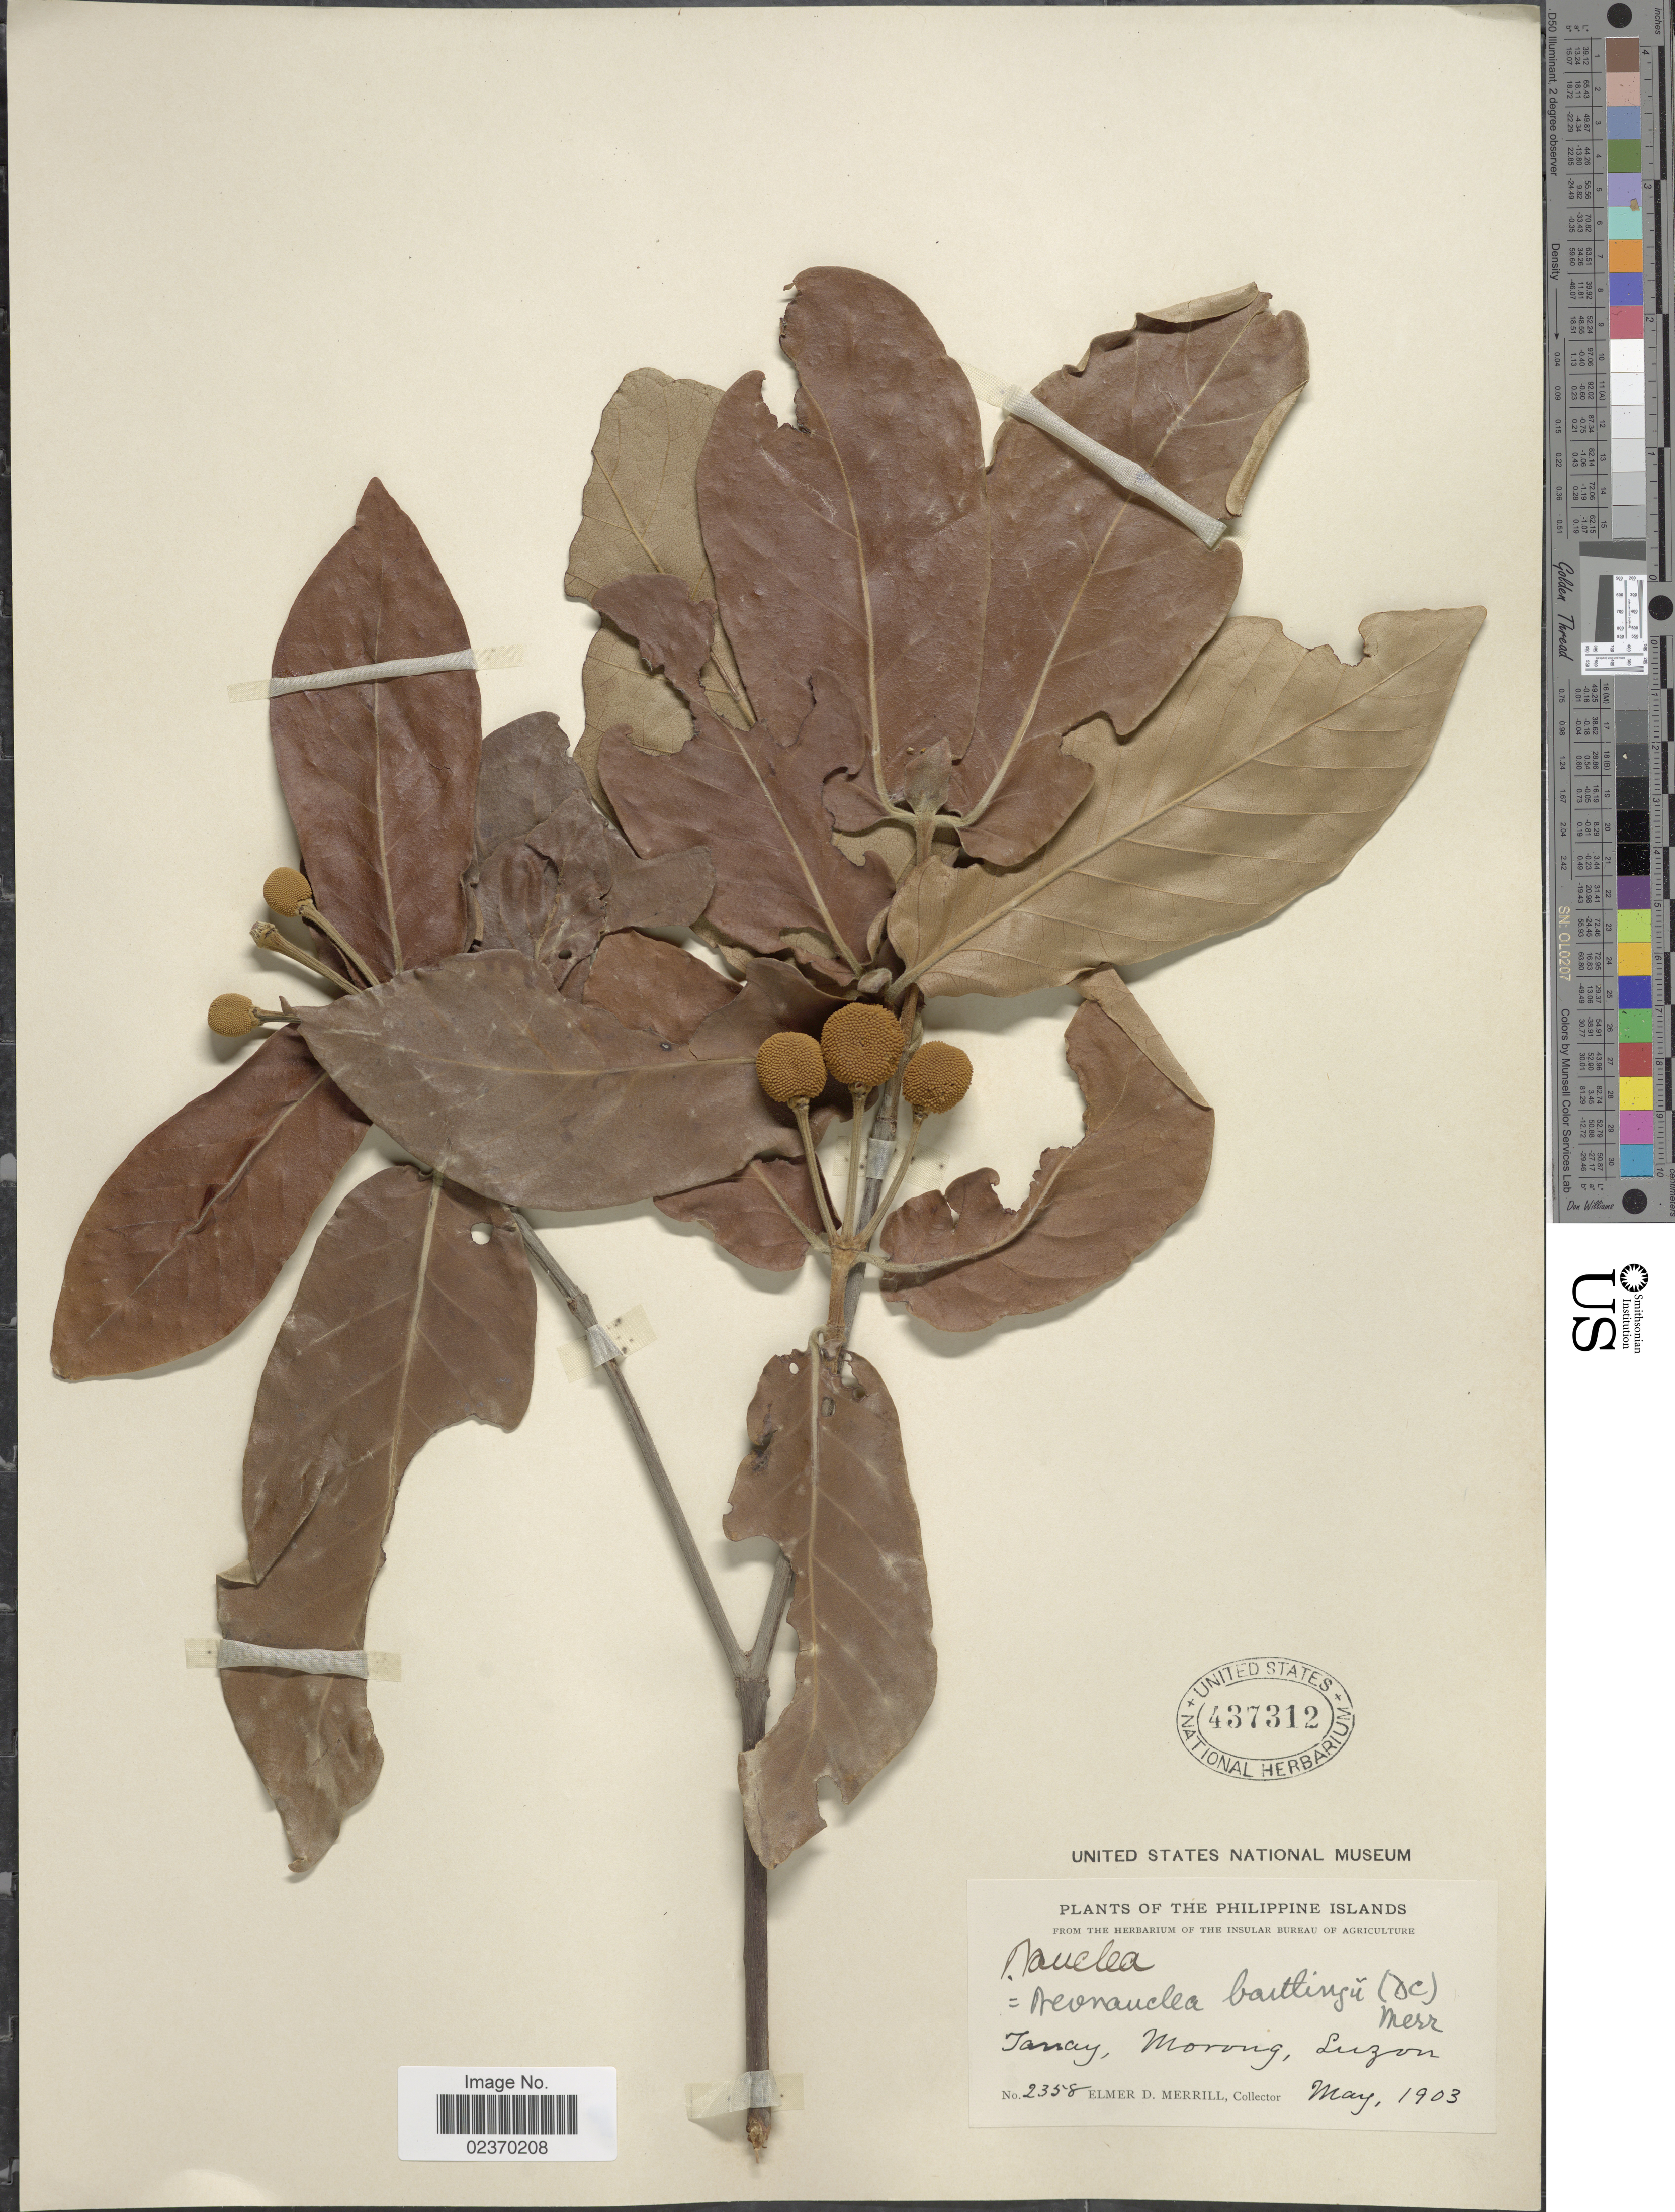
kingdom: Plantae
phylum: Tracheophyta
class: Magnoliopsida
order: Gentianales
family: Rubiaceae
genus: Neonauclea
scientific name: Neonauclea bartlingii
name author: (DC.) Merr.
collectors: E. D. Merrill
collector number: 2358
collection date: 1903-05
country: Philippines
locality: The Philippine Islands, Tanay, Morong, Luzon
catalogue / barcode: US 437312